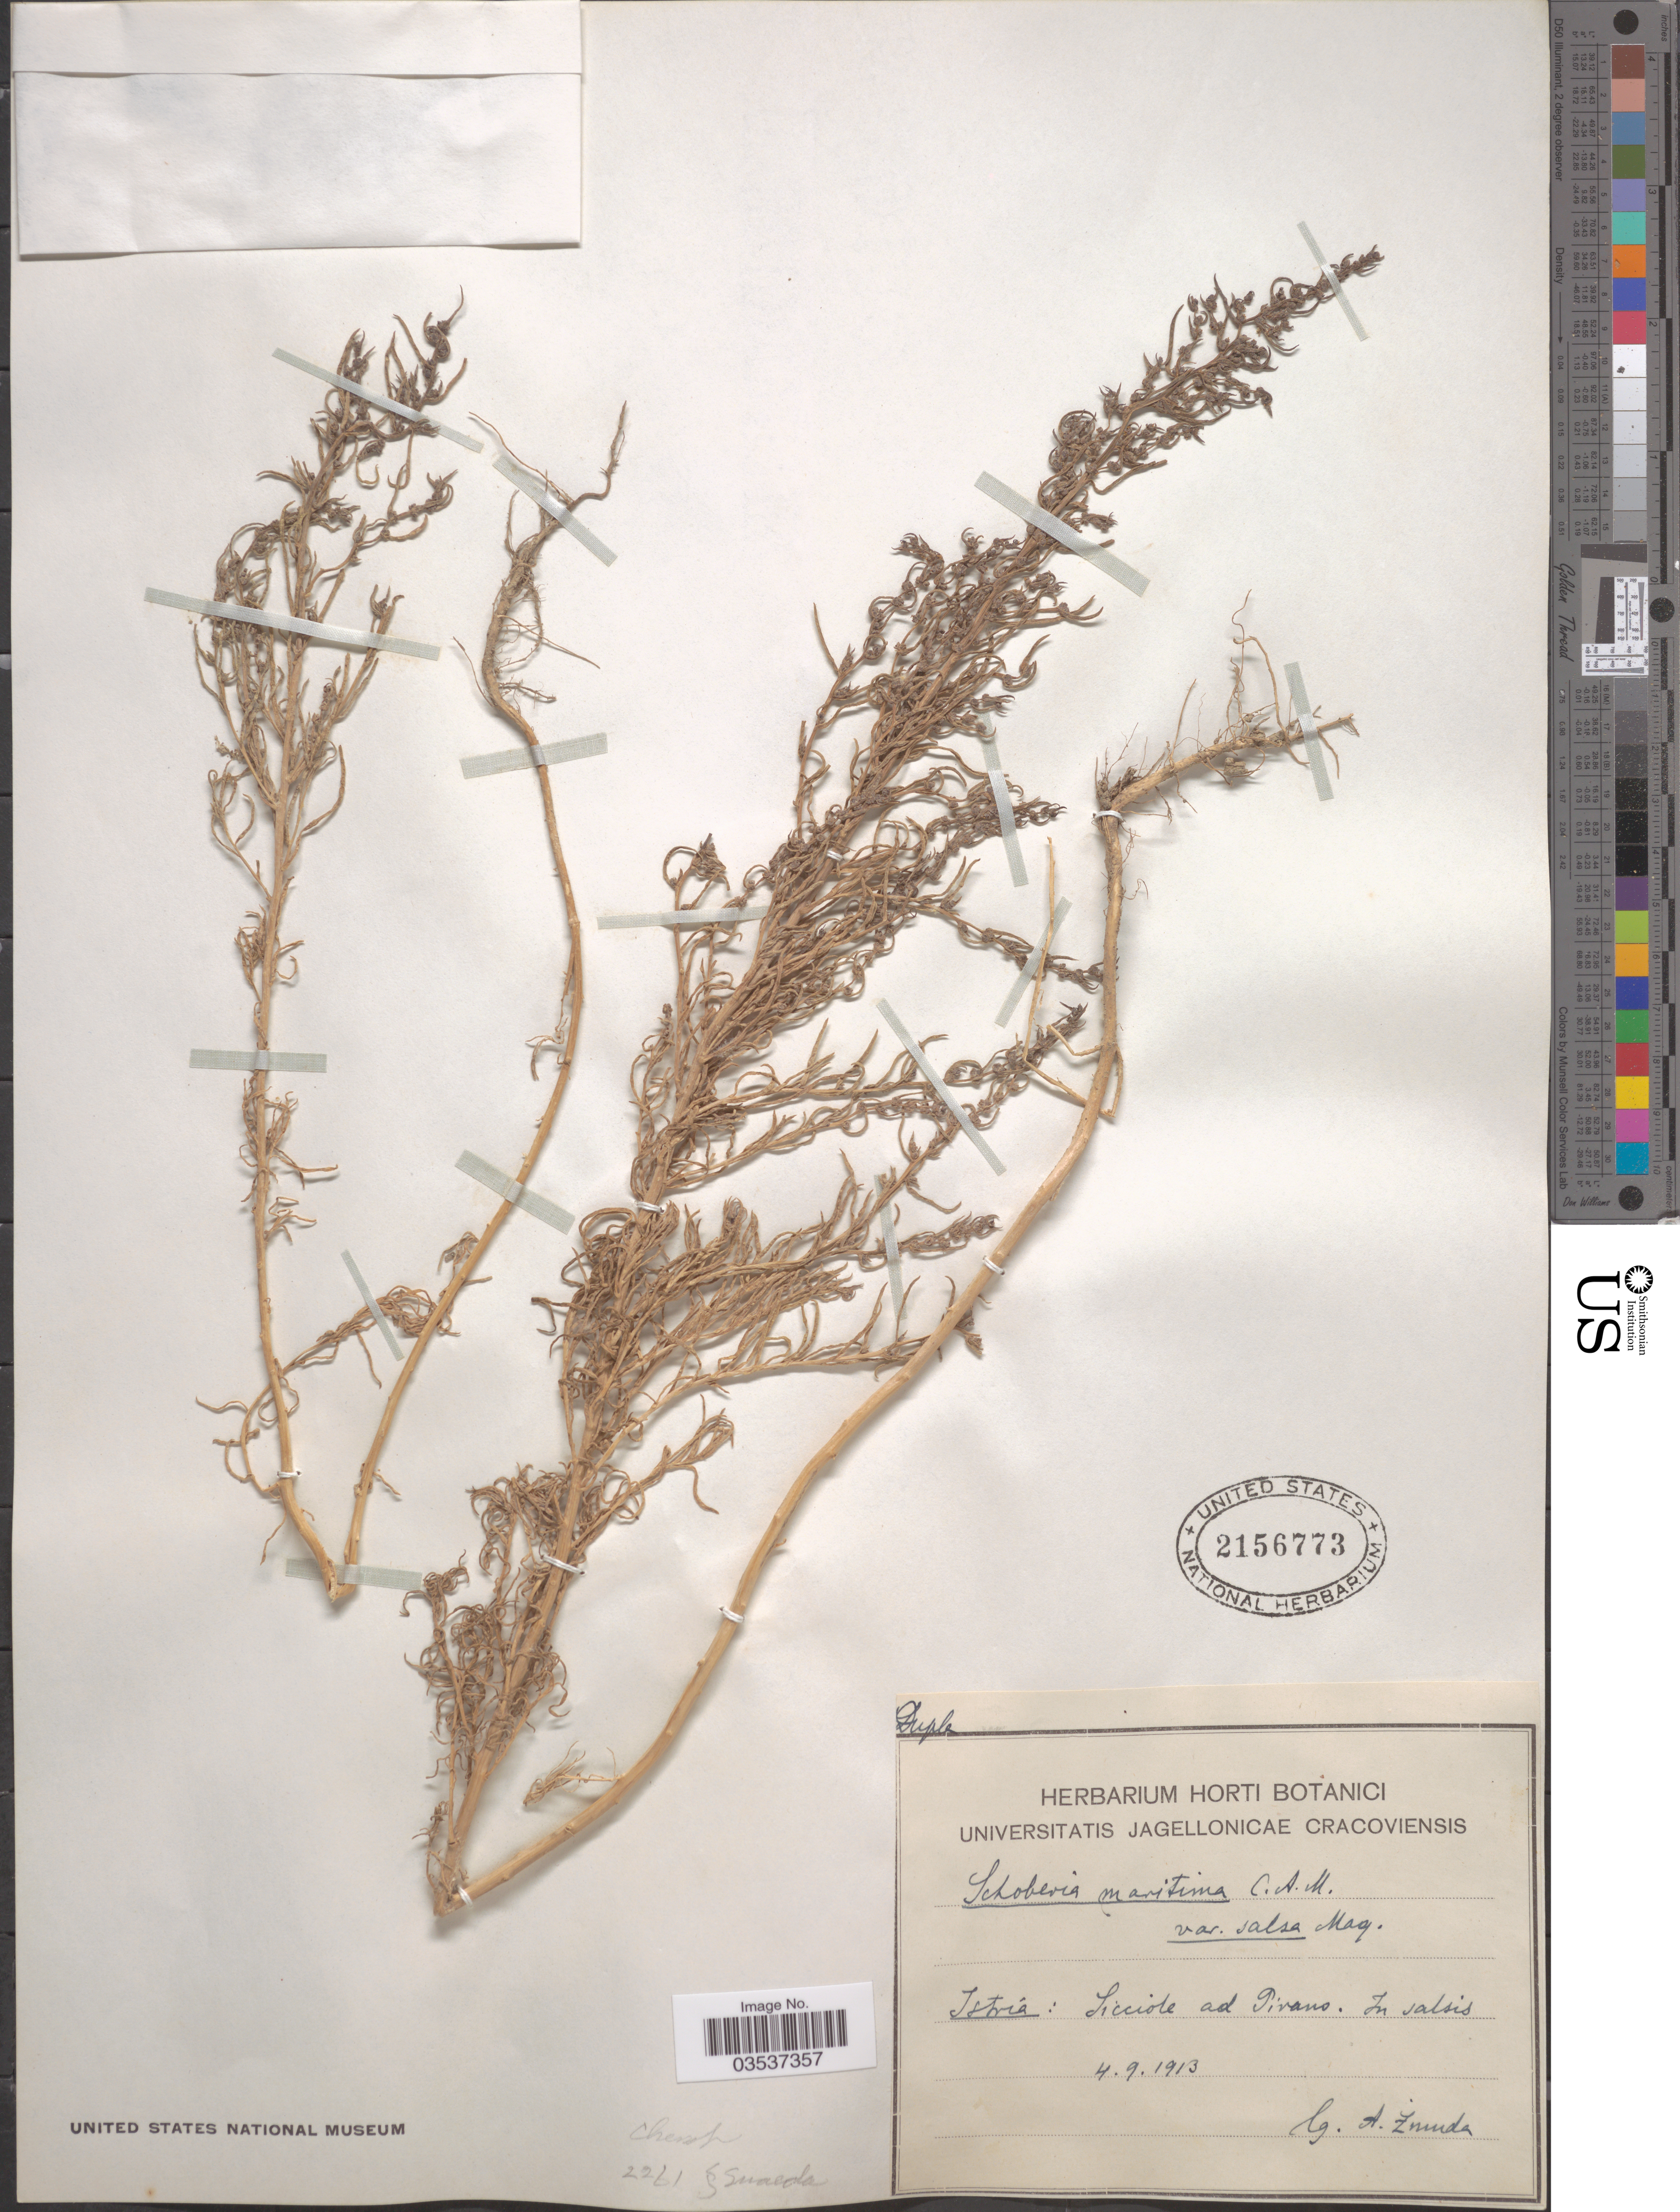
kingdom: Plantae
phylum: Tracheophyta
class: Magnoliopsida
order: Caryophyllales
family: Amaranthaceae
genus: Suaeda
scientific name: Suaeda maritima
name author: (L.) Dumort.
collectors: A. Zmuda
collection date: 1913-09-04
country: Slovenia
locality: Sicciole ad Pirano.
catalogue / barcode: US 2156773